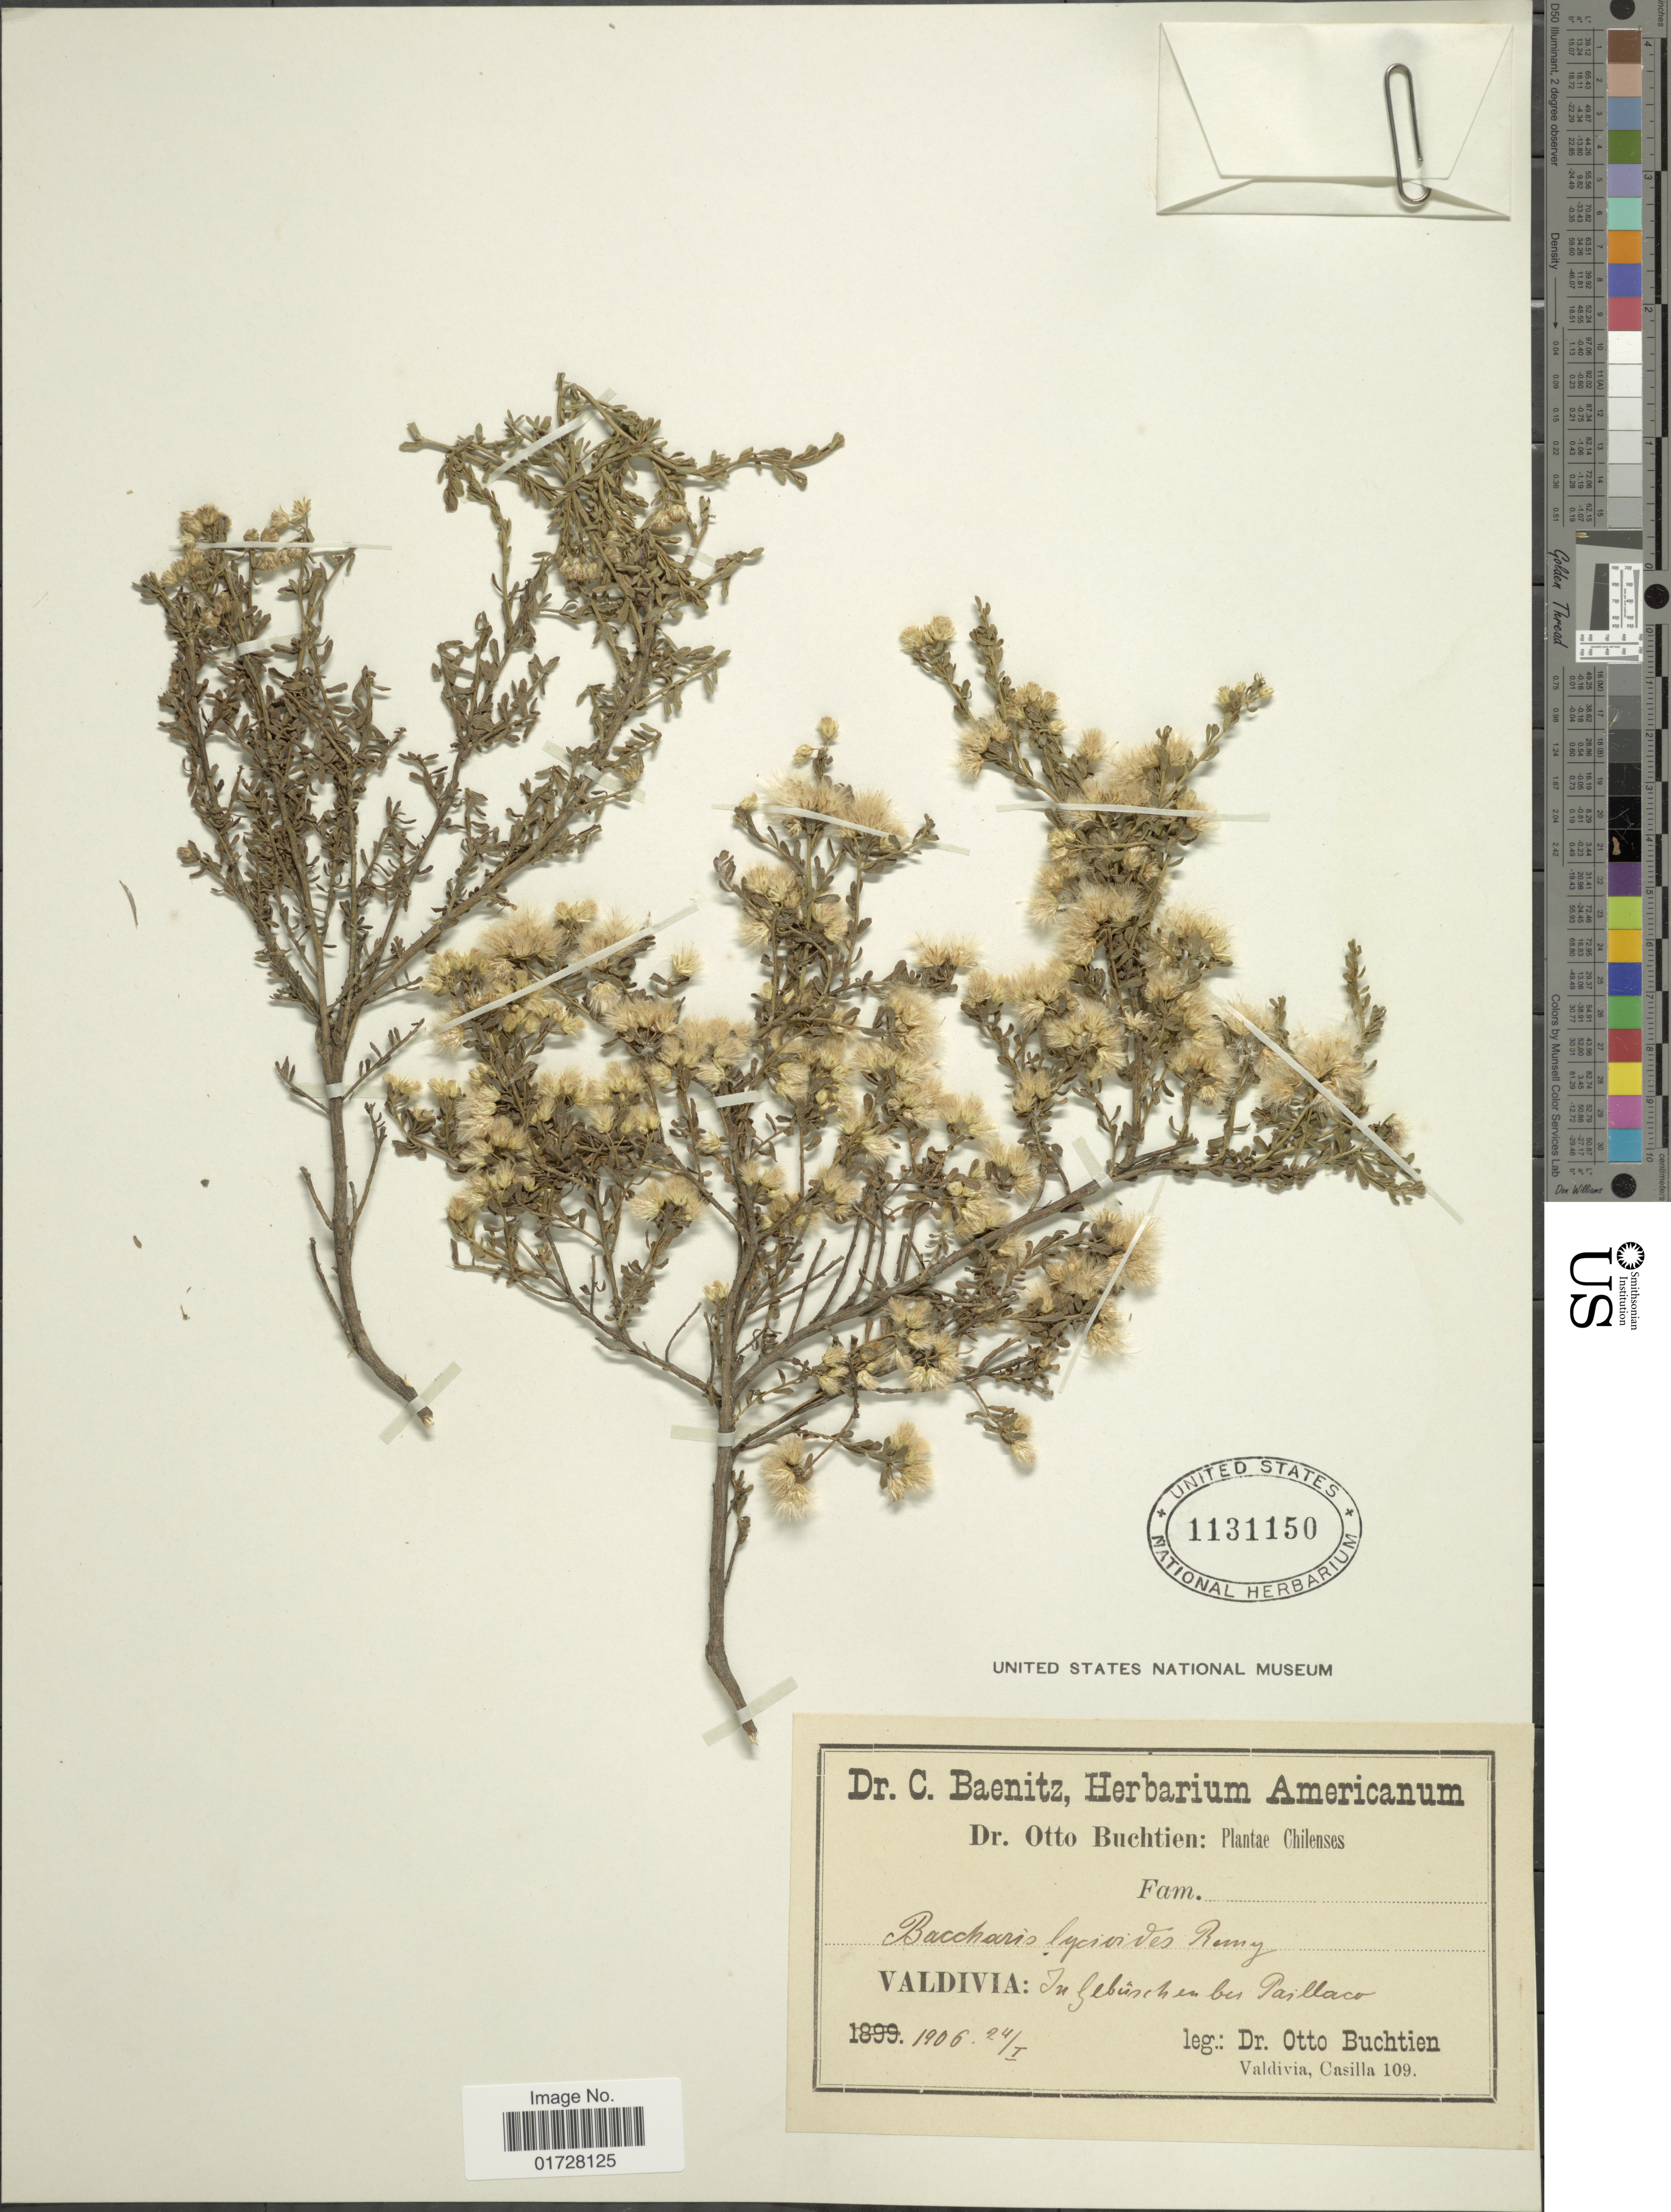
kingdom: Plantae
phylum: Tracheophyta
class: Magnoliopsida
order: Asterales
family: Asteraceae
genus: Baccharis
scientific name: Baccharis lycioides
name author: J. Rémy in Gay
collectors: O. Buchtien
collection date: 1906-01-24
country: Chile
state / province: Los Ríos (XIV)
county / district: Valdivia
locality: Paillaco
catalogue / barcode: US 1131150